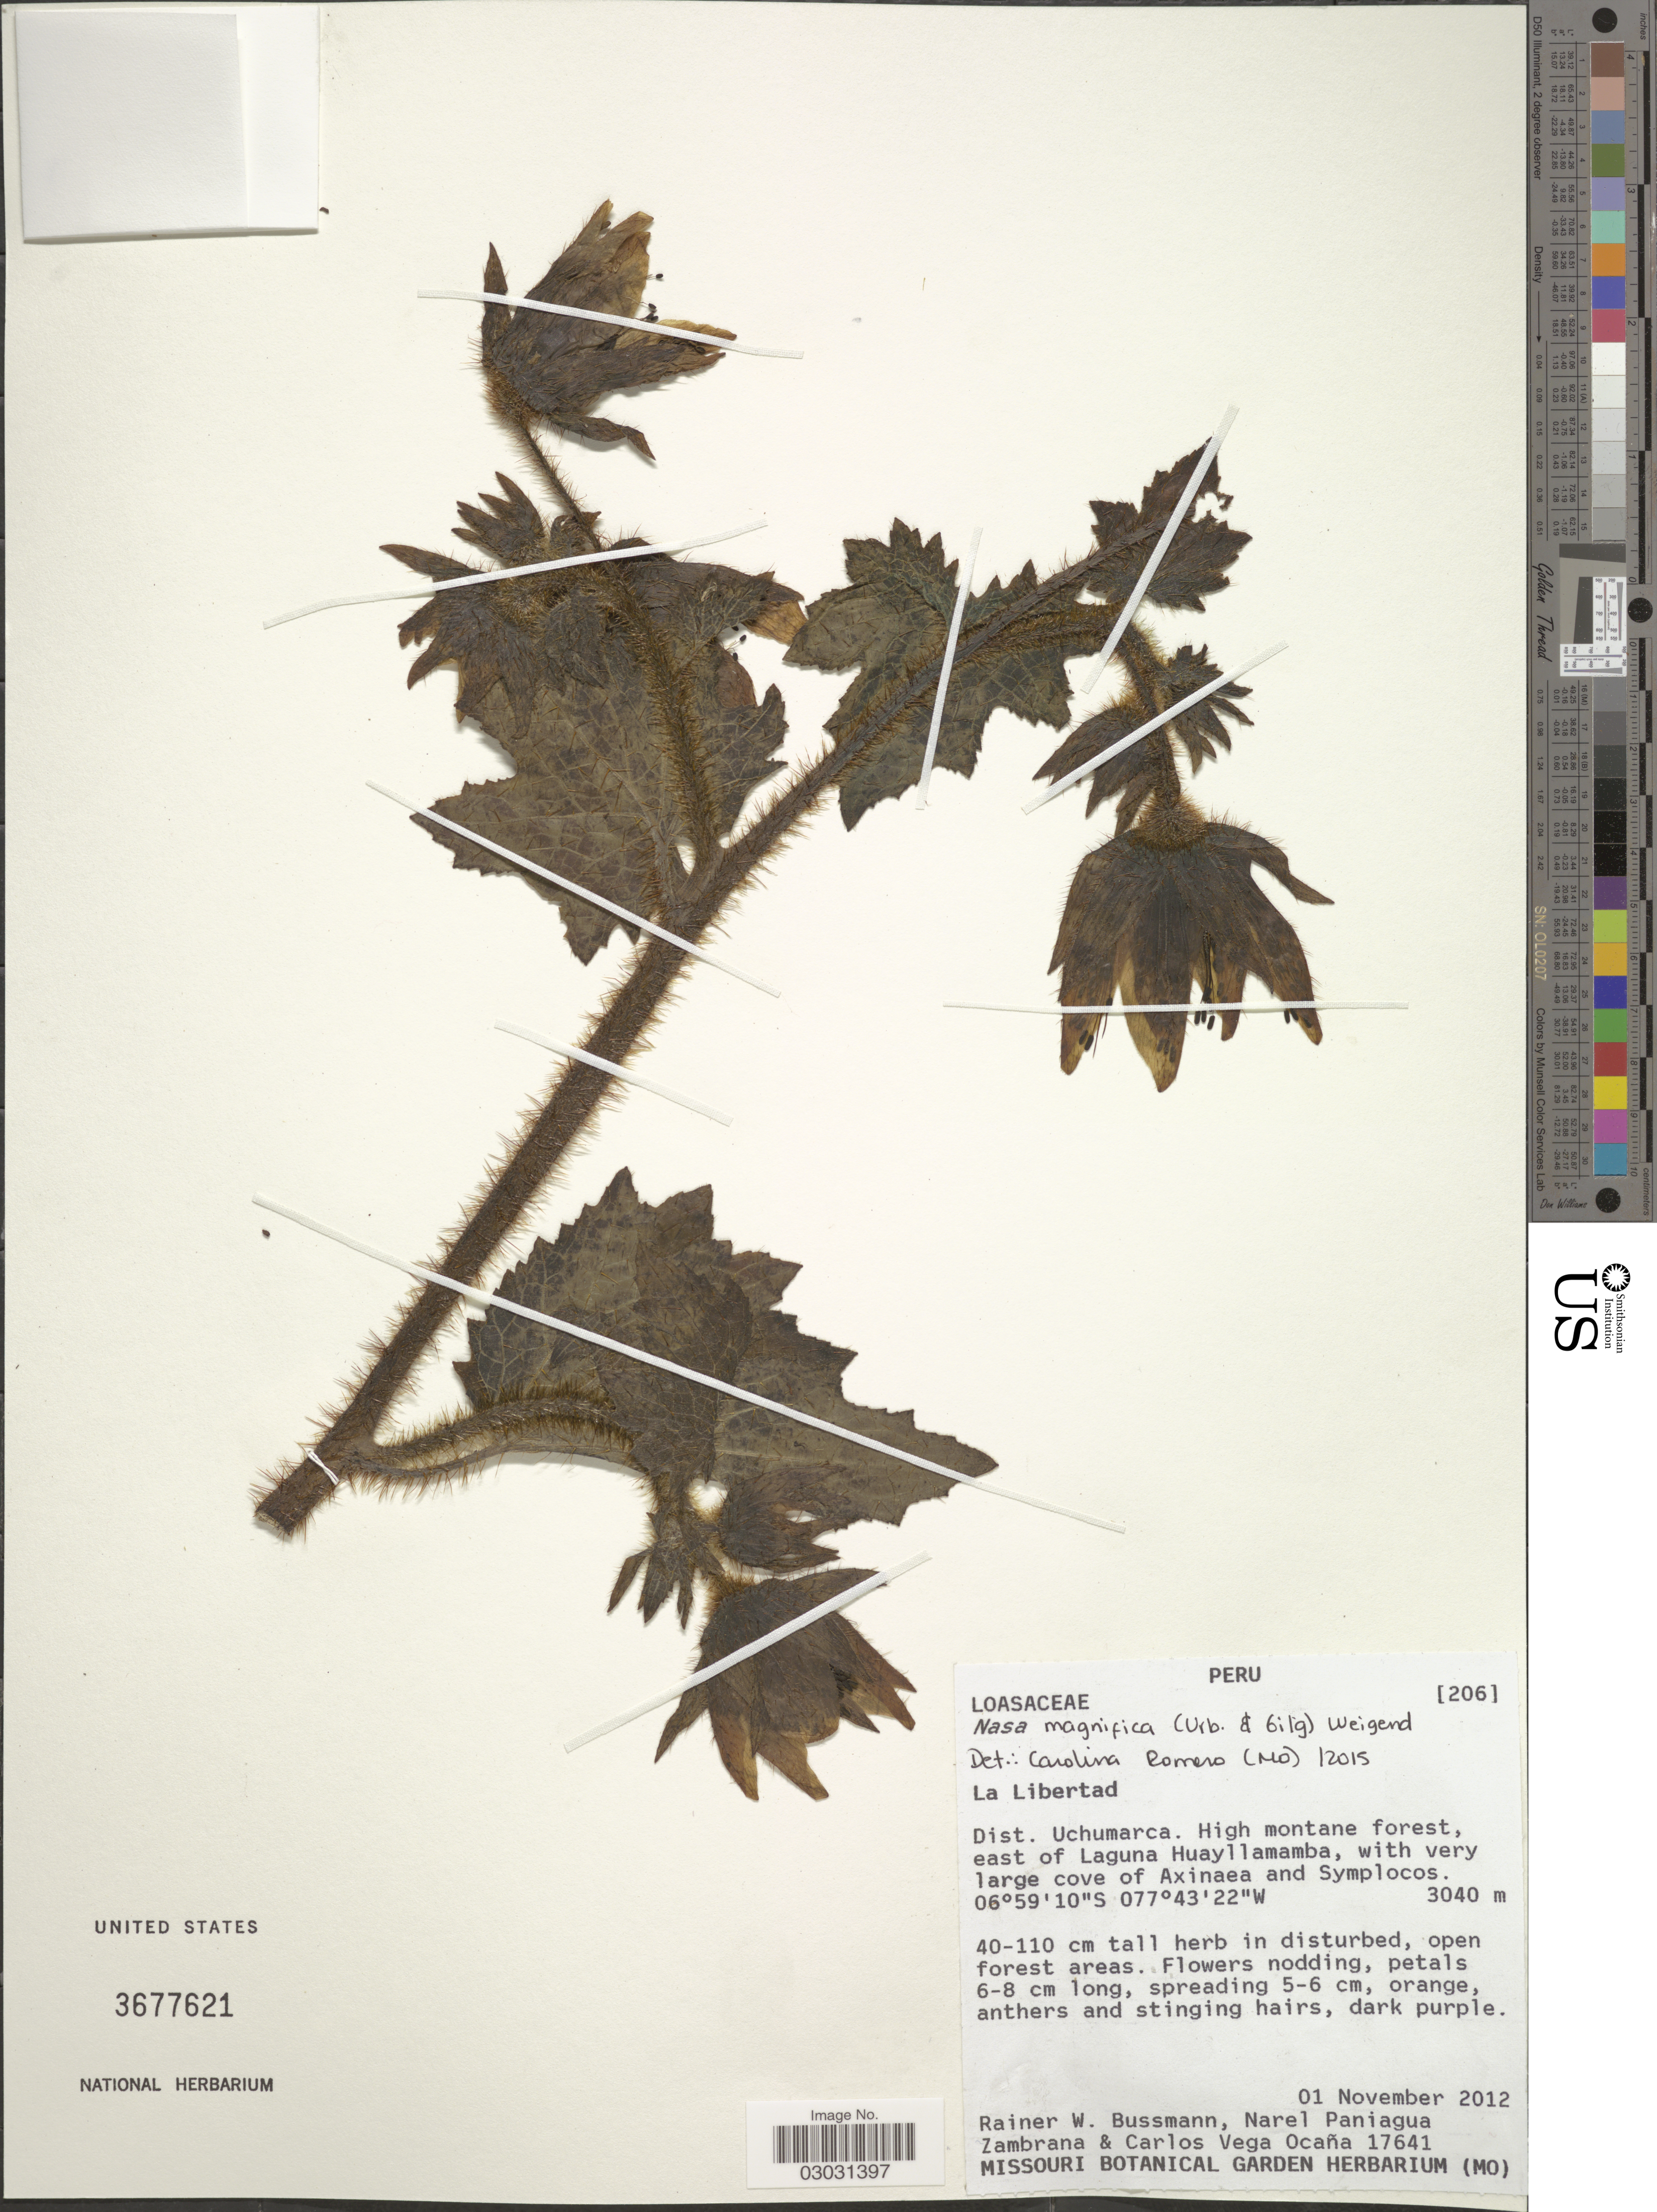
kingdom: Plantae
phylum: Tracheophyta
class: Magnoliopsida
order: Cornales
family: Loasaceae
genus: Nasa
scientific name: Nasa magnifica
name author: (Urb. & Gilg) Weigend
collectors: R. W. Bussmann, N. Zambrana & C. Vega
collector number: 17641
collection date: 2012-11-01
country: Peru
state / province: La Libertad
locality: Dist. Uchumarca. East of Laguna Huayllamamba.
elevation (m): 3040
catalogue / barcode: US 3677621